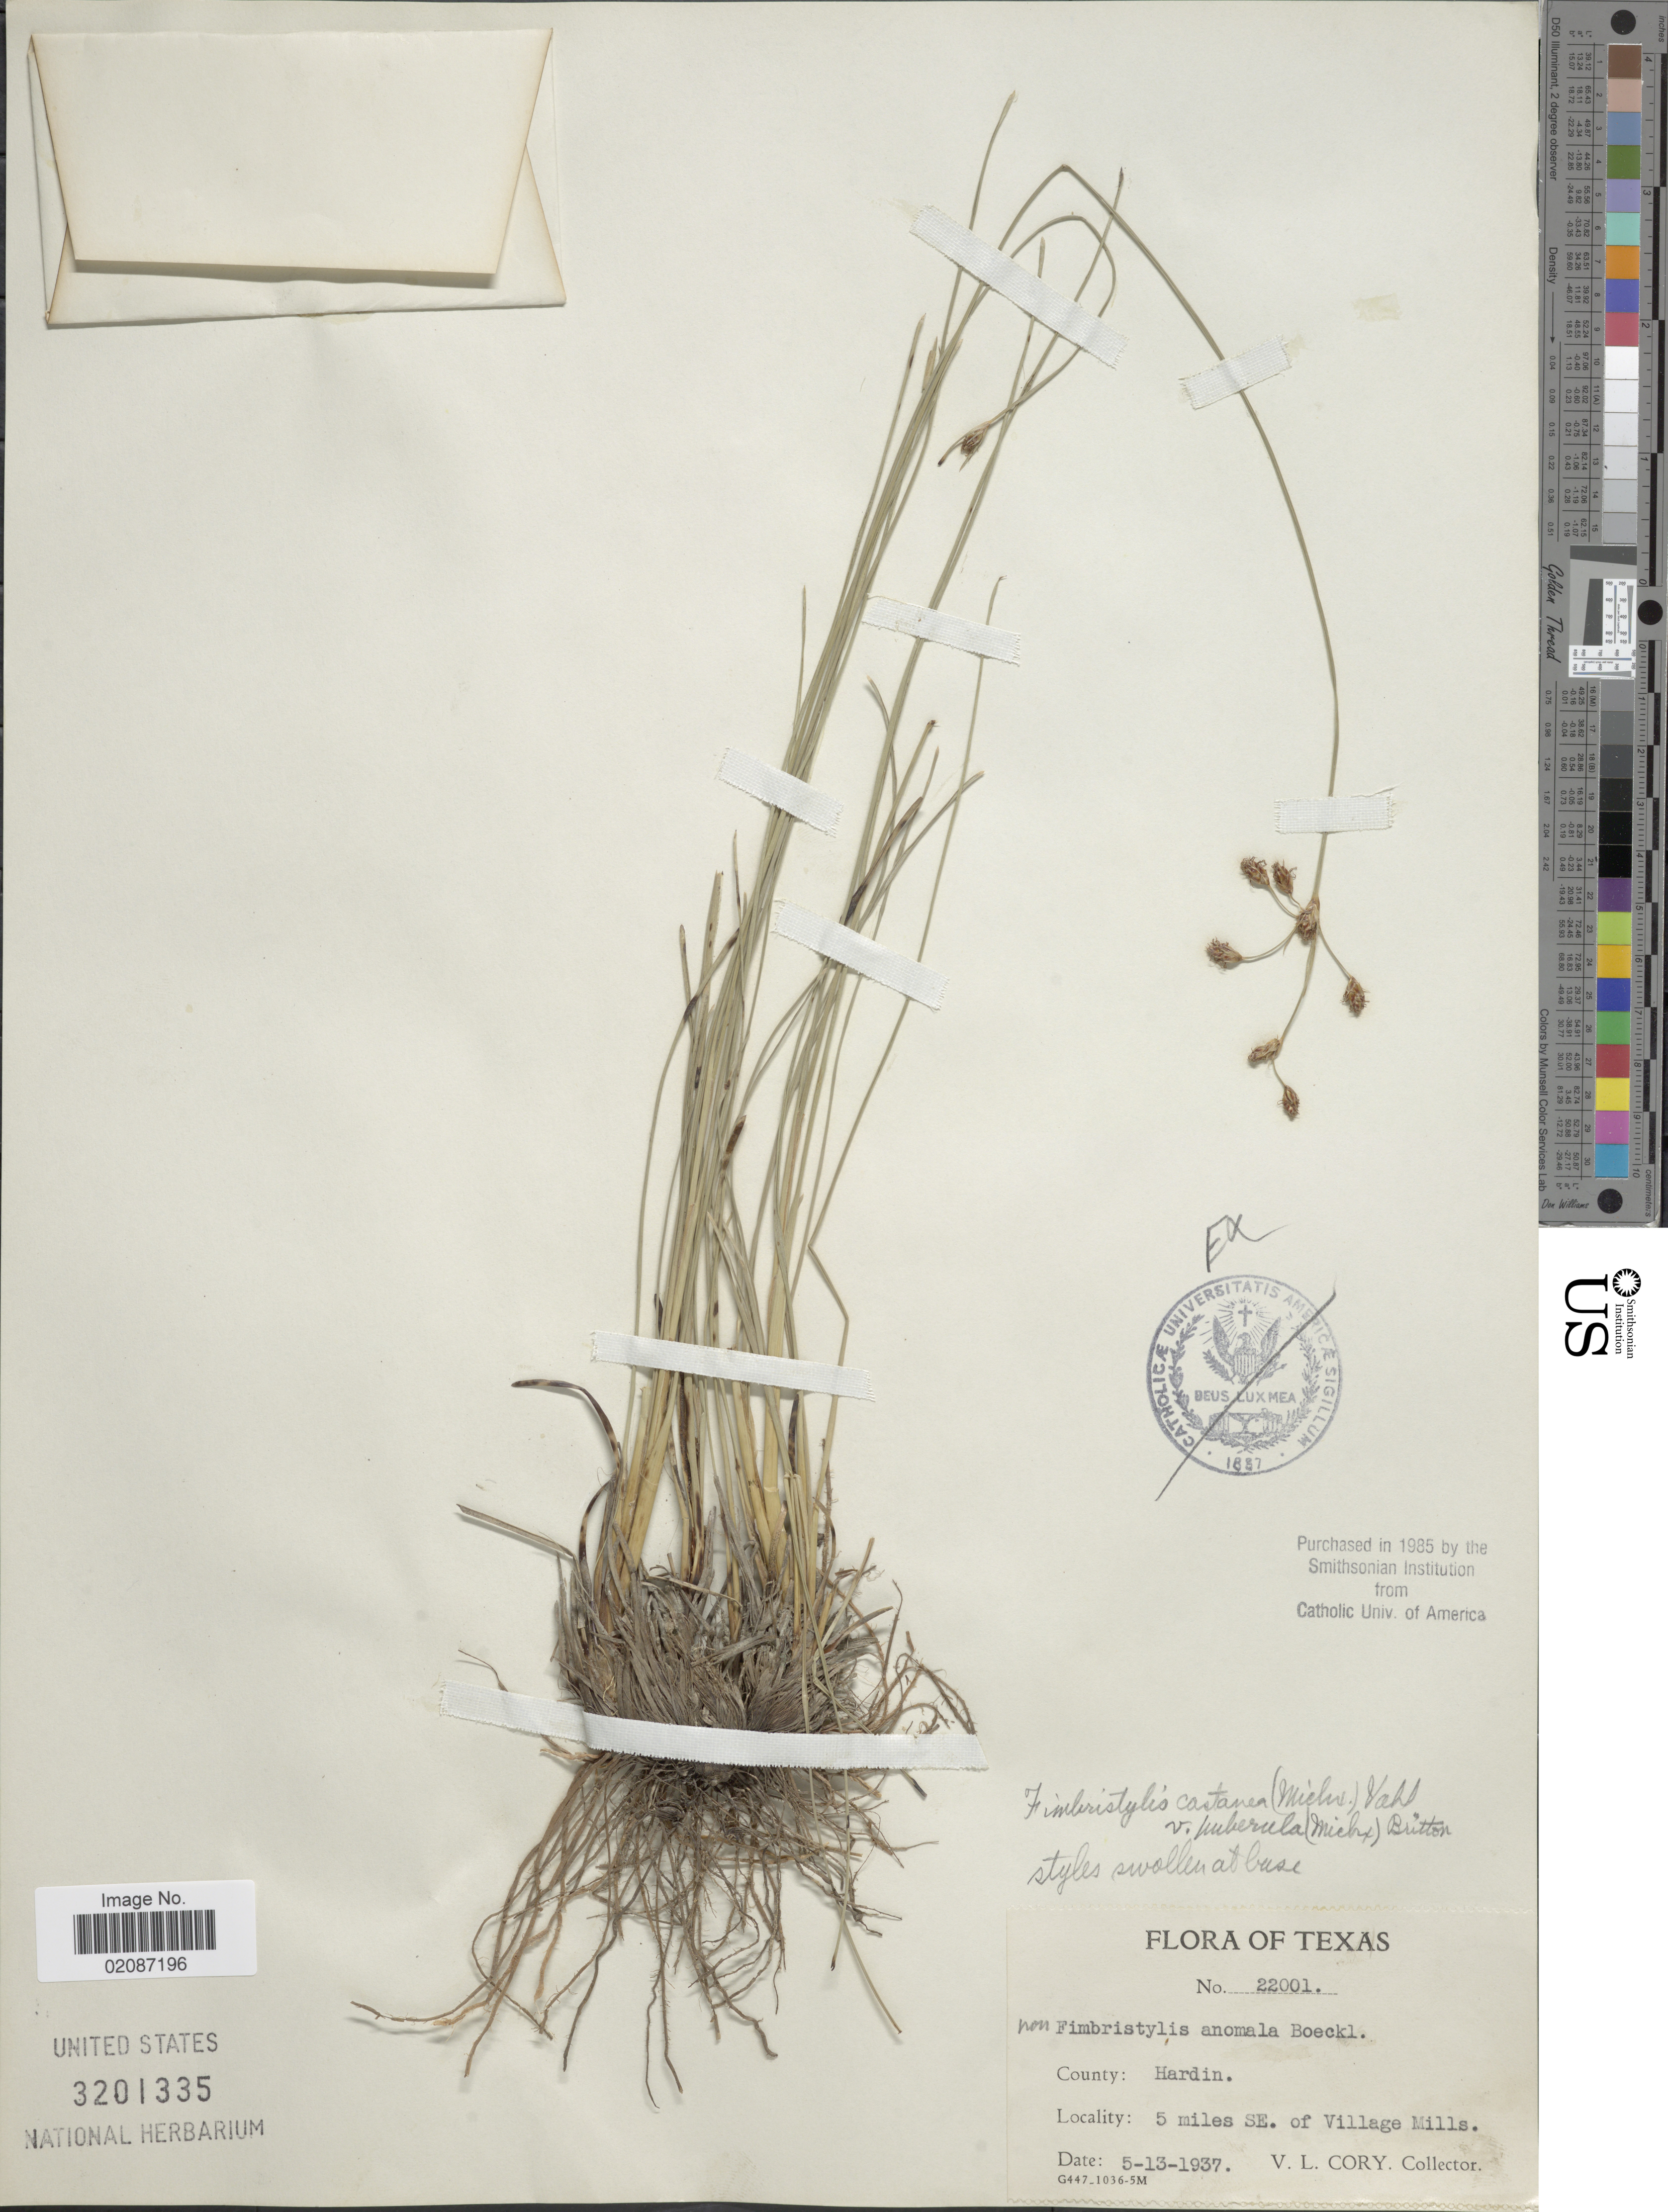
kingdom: Plantae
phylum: Tracheophyta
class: Liliopsida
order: Poales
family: Cyperaceae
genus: Fimbristylis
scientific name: Fimbristylis spadicea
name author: (L.) Vahl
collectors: V. Cory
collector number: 22001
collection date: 1937-05-13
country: United States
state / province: Texas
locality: County Hardin, 5 miles SE of Village Mills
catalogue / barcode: US 3201335